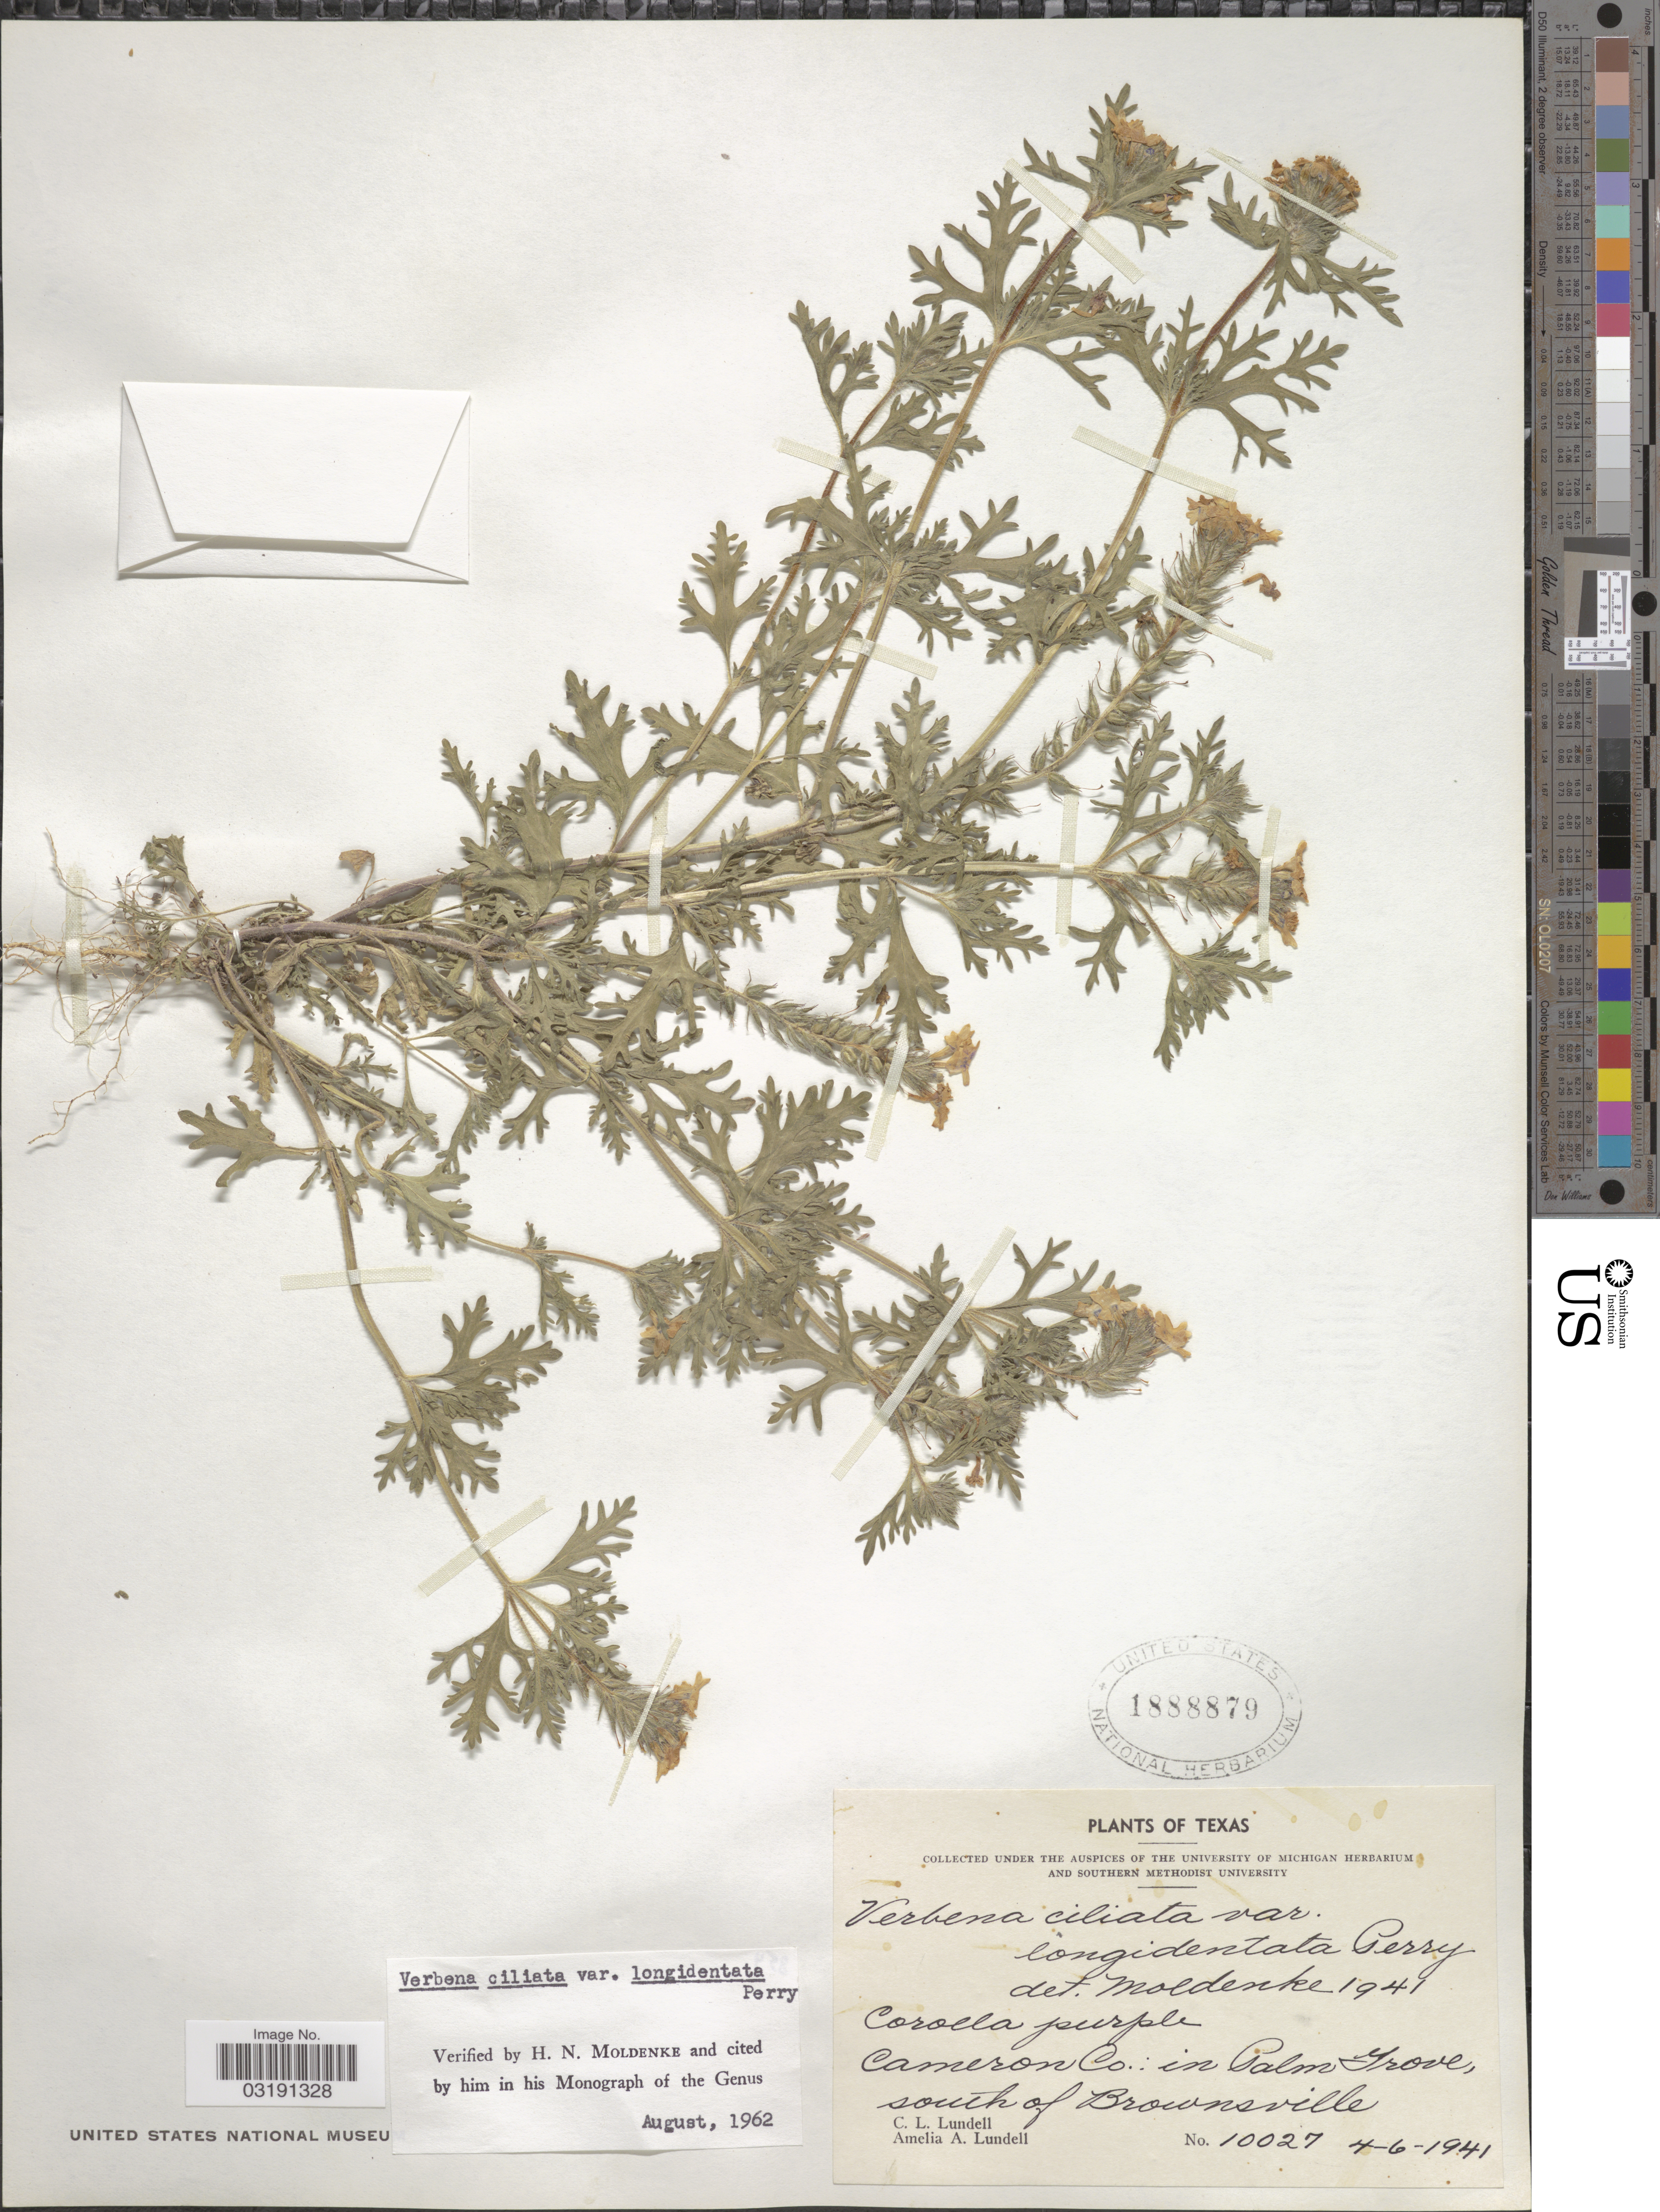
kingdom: Plantae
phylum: Tracheophyta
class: Magnoliopsida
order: Lamiales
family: Verbenaceae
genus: Verbena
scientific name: Verbena ciliata var. longidentata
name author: L.M. Perry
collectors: C. L. Lundell & A. A. Lundell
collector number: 10027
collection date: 1941-04-06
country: United States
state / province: Texas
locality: Cameron Co.: in Palm Grove, south of Brownsville.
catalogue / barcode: US 1888879